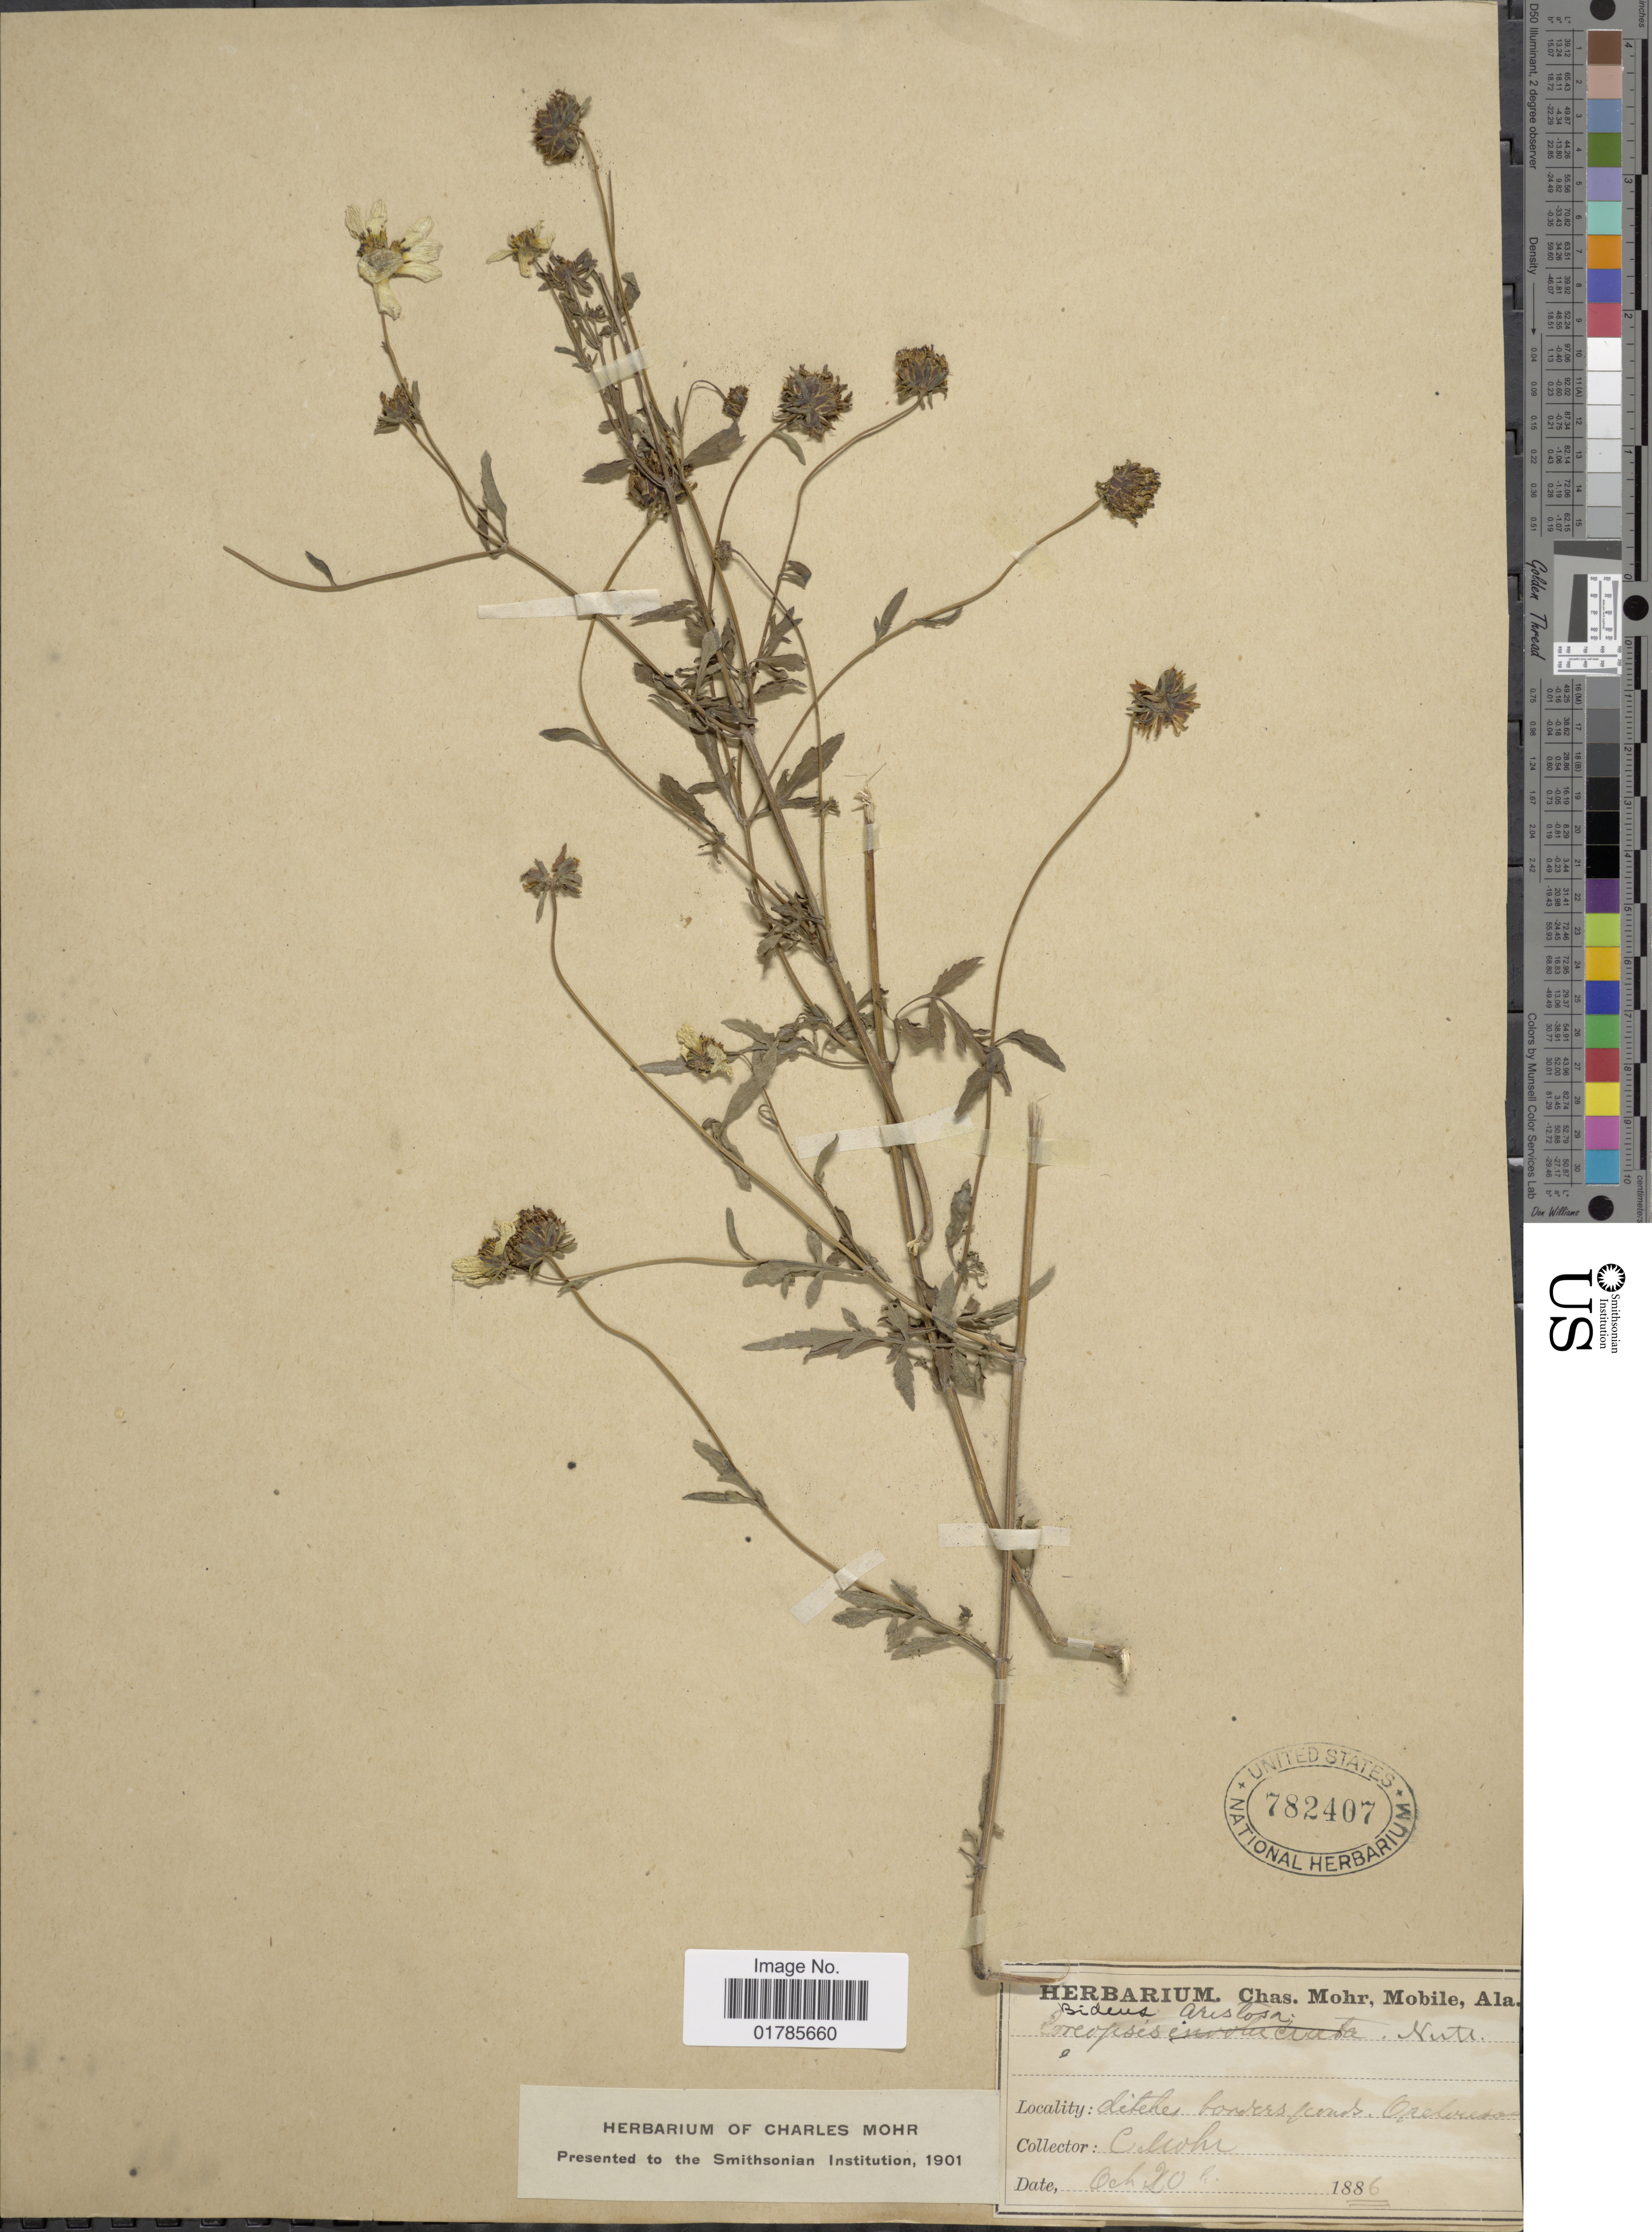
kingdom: Plantae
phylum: Tracheophyta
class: Magnoliopsida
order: Asterales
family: Asteraceae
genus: Bidens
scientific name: Bidens aristosa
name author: (Michx.) Britton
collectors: C. T. Mohr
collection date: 1886-10-20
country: United States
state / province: Alabama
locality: Ditches borders fences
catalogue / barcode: US 782407